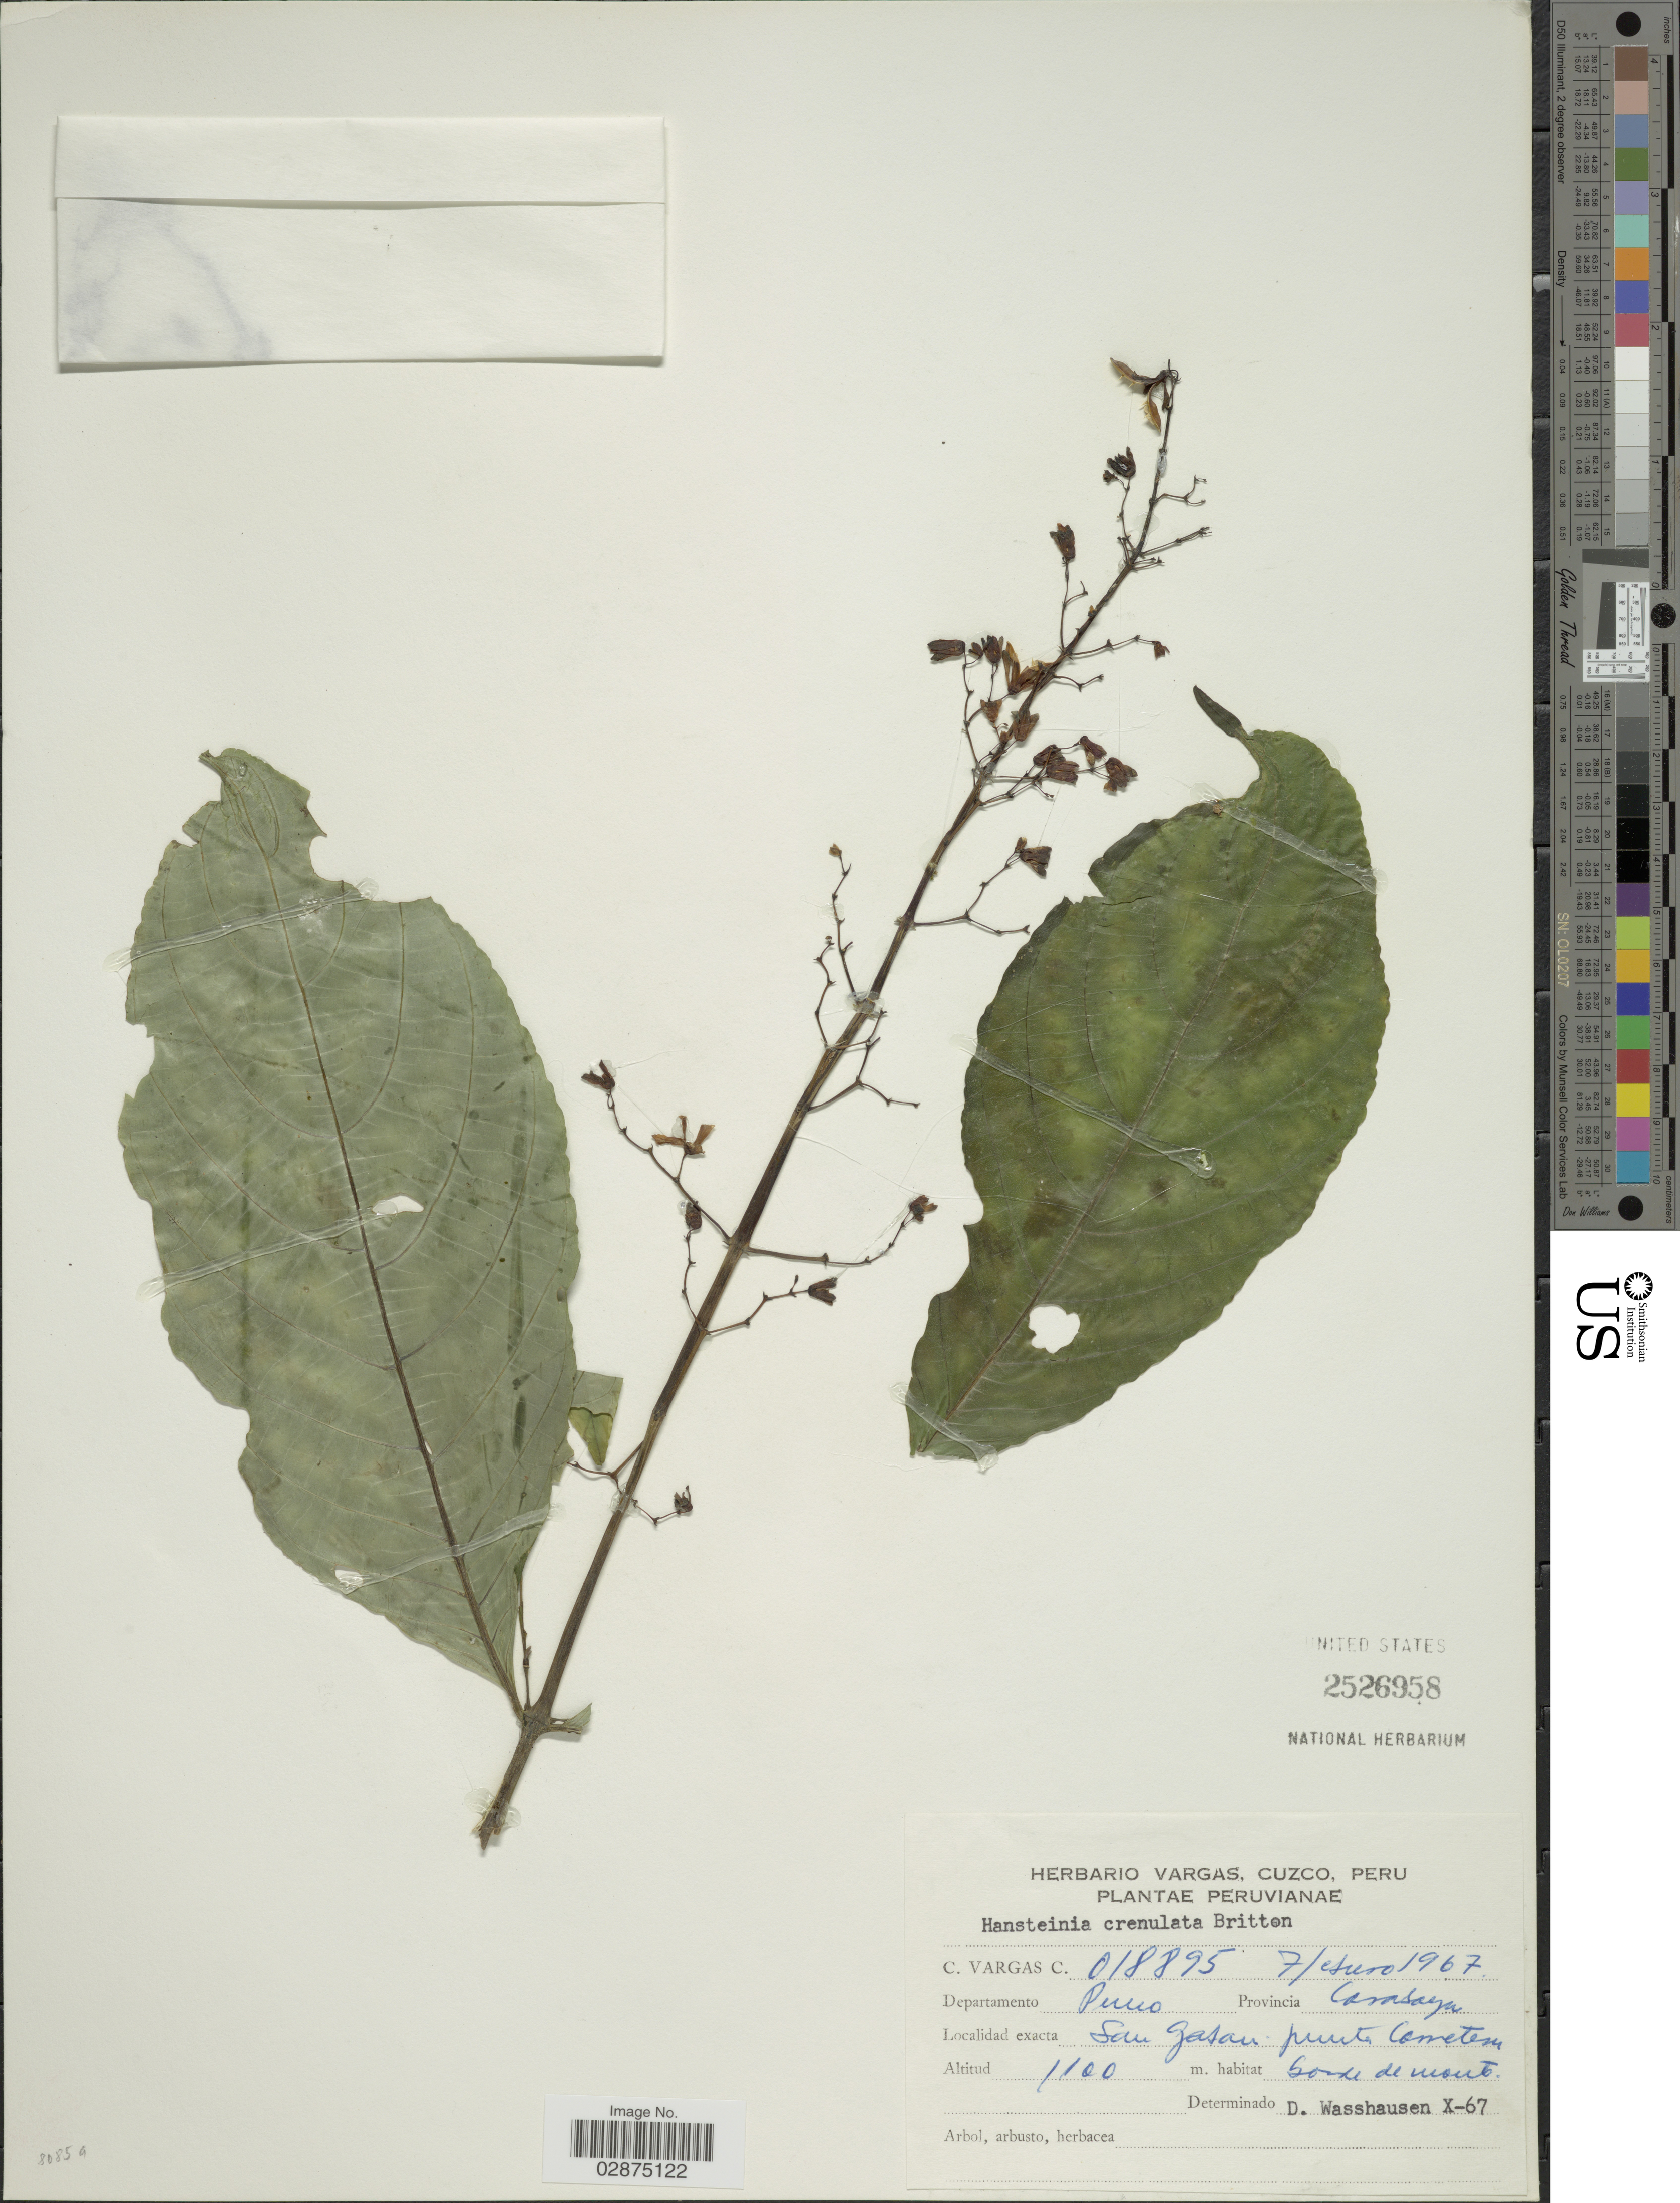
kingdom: Plantae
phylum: Tracheophyta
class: Magnoliopsida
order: Lamiales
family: Acanthaceae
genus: Hansteinia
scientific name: Hansteinia crenulata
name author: Britton ex Rusby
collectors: C. Vargas Calderón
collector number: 018895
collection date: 1967-02-07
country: Peru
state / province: Puno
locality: Provincia Carabaya. San Gaban, Punta Carretera.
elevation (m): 1100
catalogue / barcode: US 2526958